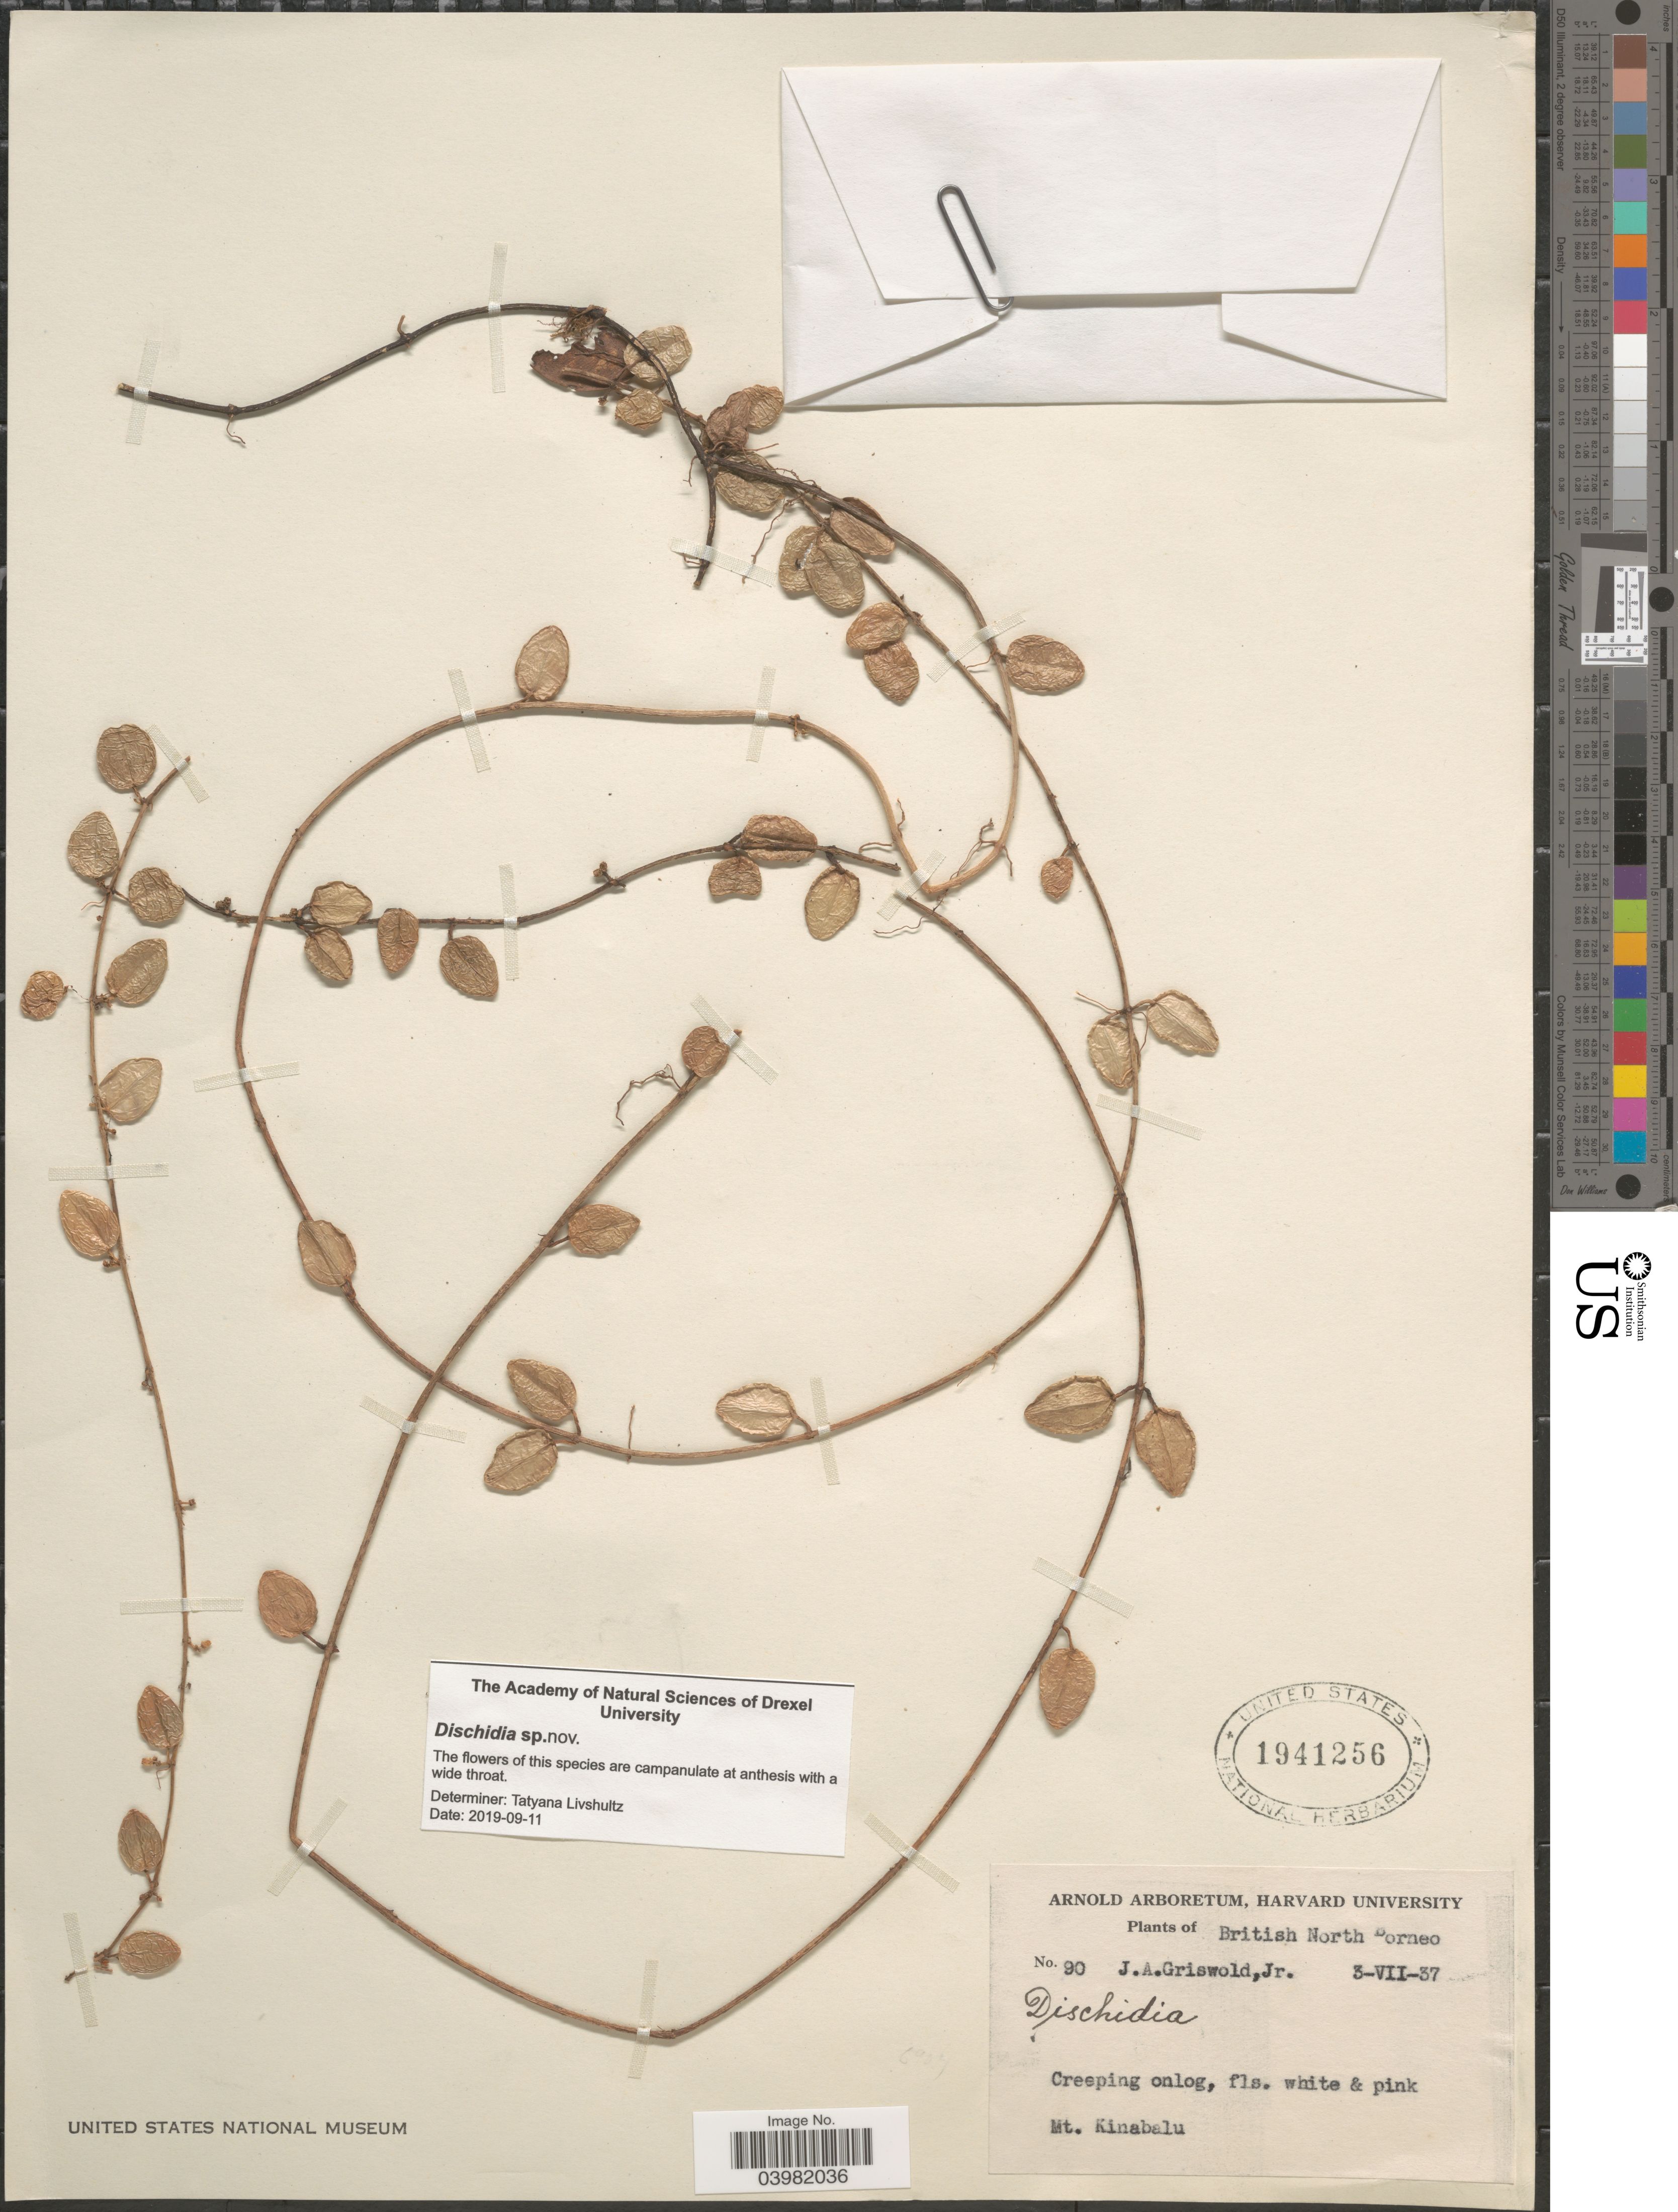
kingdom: Plantae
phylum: Tracheophyta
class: Magnoliopsida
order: Gentianales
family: Apocynaceae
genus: Dischidia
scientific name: Dischidia sp.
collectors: J. Griswold Jr.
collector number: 90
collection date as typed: Transcribed d/m/y: 3/7/37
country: Malaysia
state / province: Sabah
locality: British North Borneo. Mt. Kinabalu.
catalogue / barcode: US 1941256